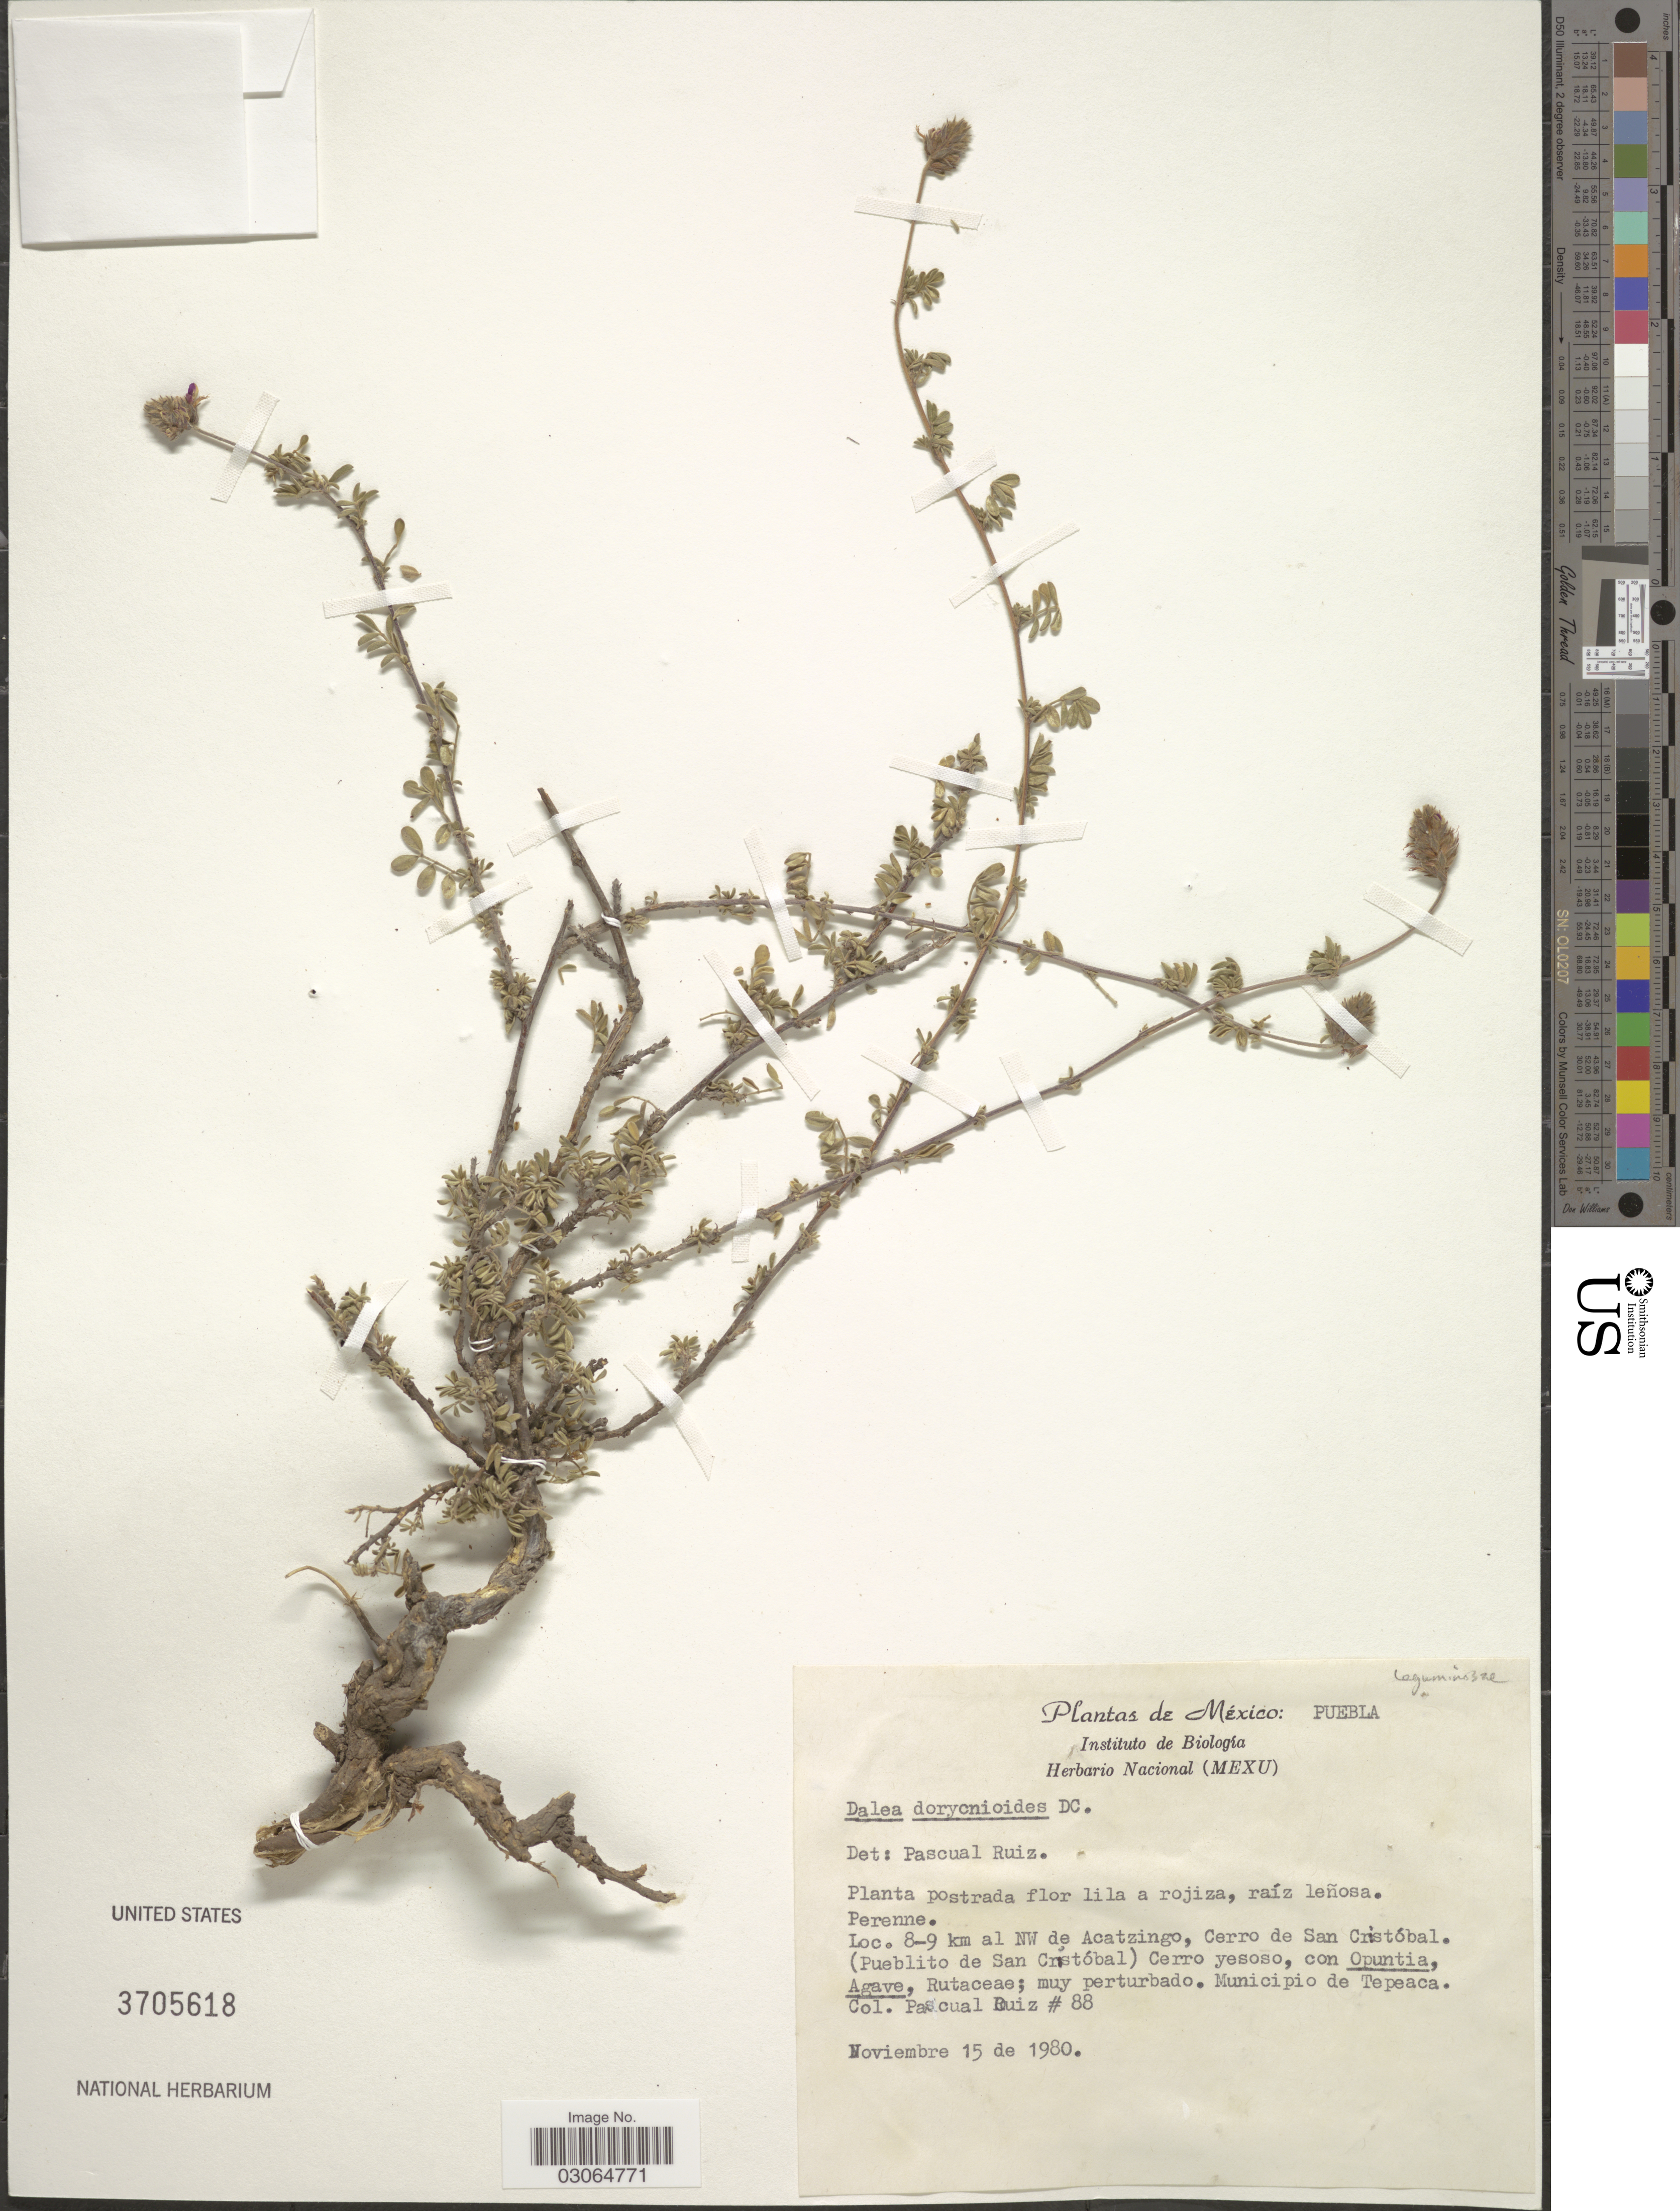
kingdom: Plantae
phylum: Tracheophyta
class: Magnoliopsida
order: Fabales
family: Fabaceae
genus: Dalea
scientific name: Dalea dorycnioides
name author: DC.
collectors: P. Ruiz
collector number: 88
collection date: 1980-11-15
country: Mexico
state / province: Puebla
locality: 8-9 km al NW de Acatzingo, Cerro de San Cristóbal. (Pueblito de San Cristóbal) Cerro yesoso.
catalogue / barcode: US 3705618